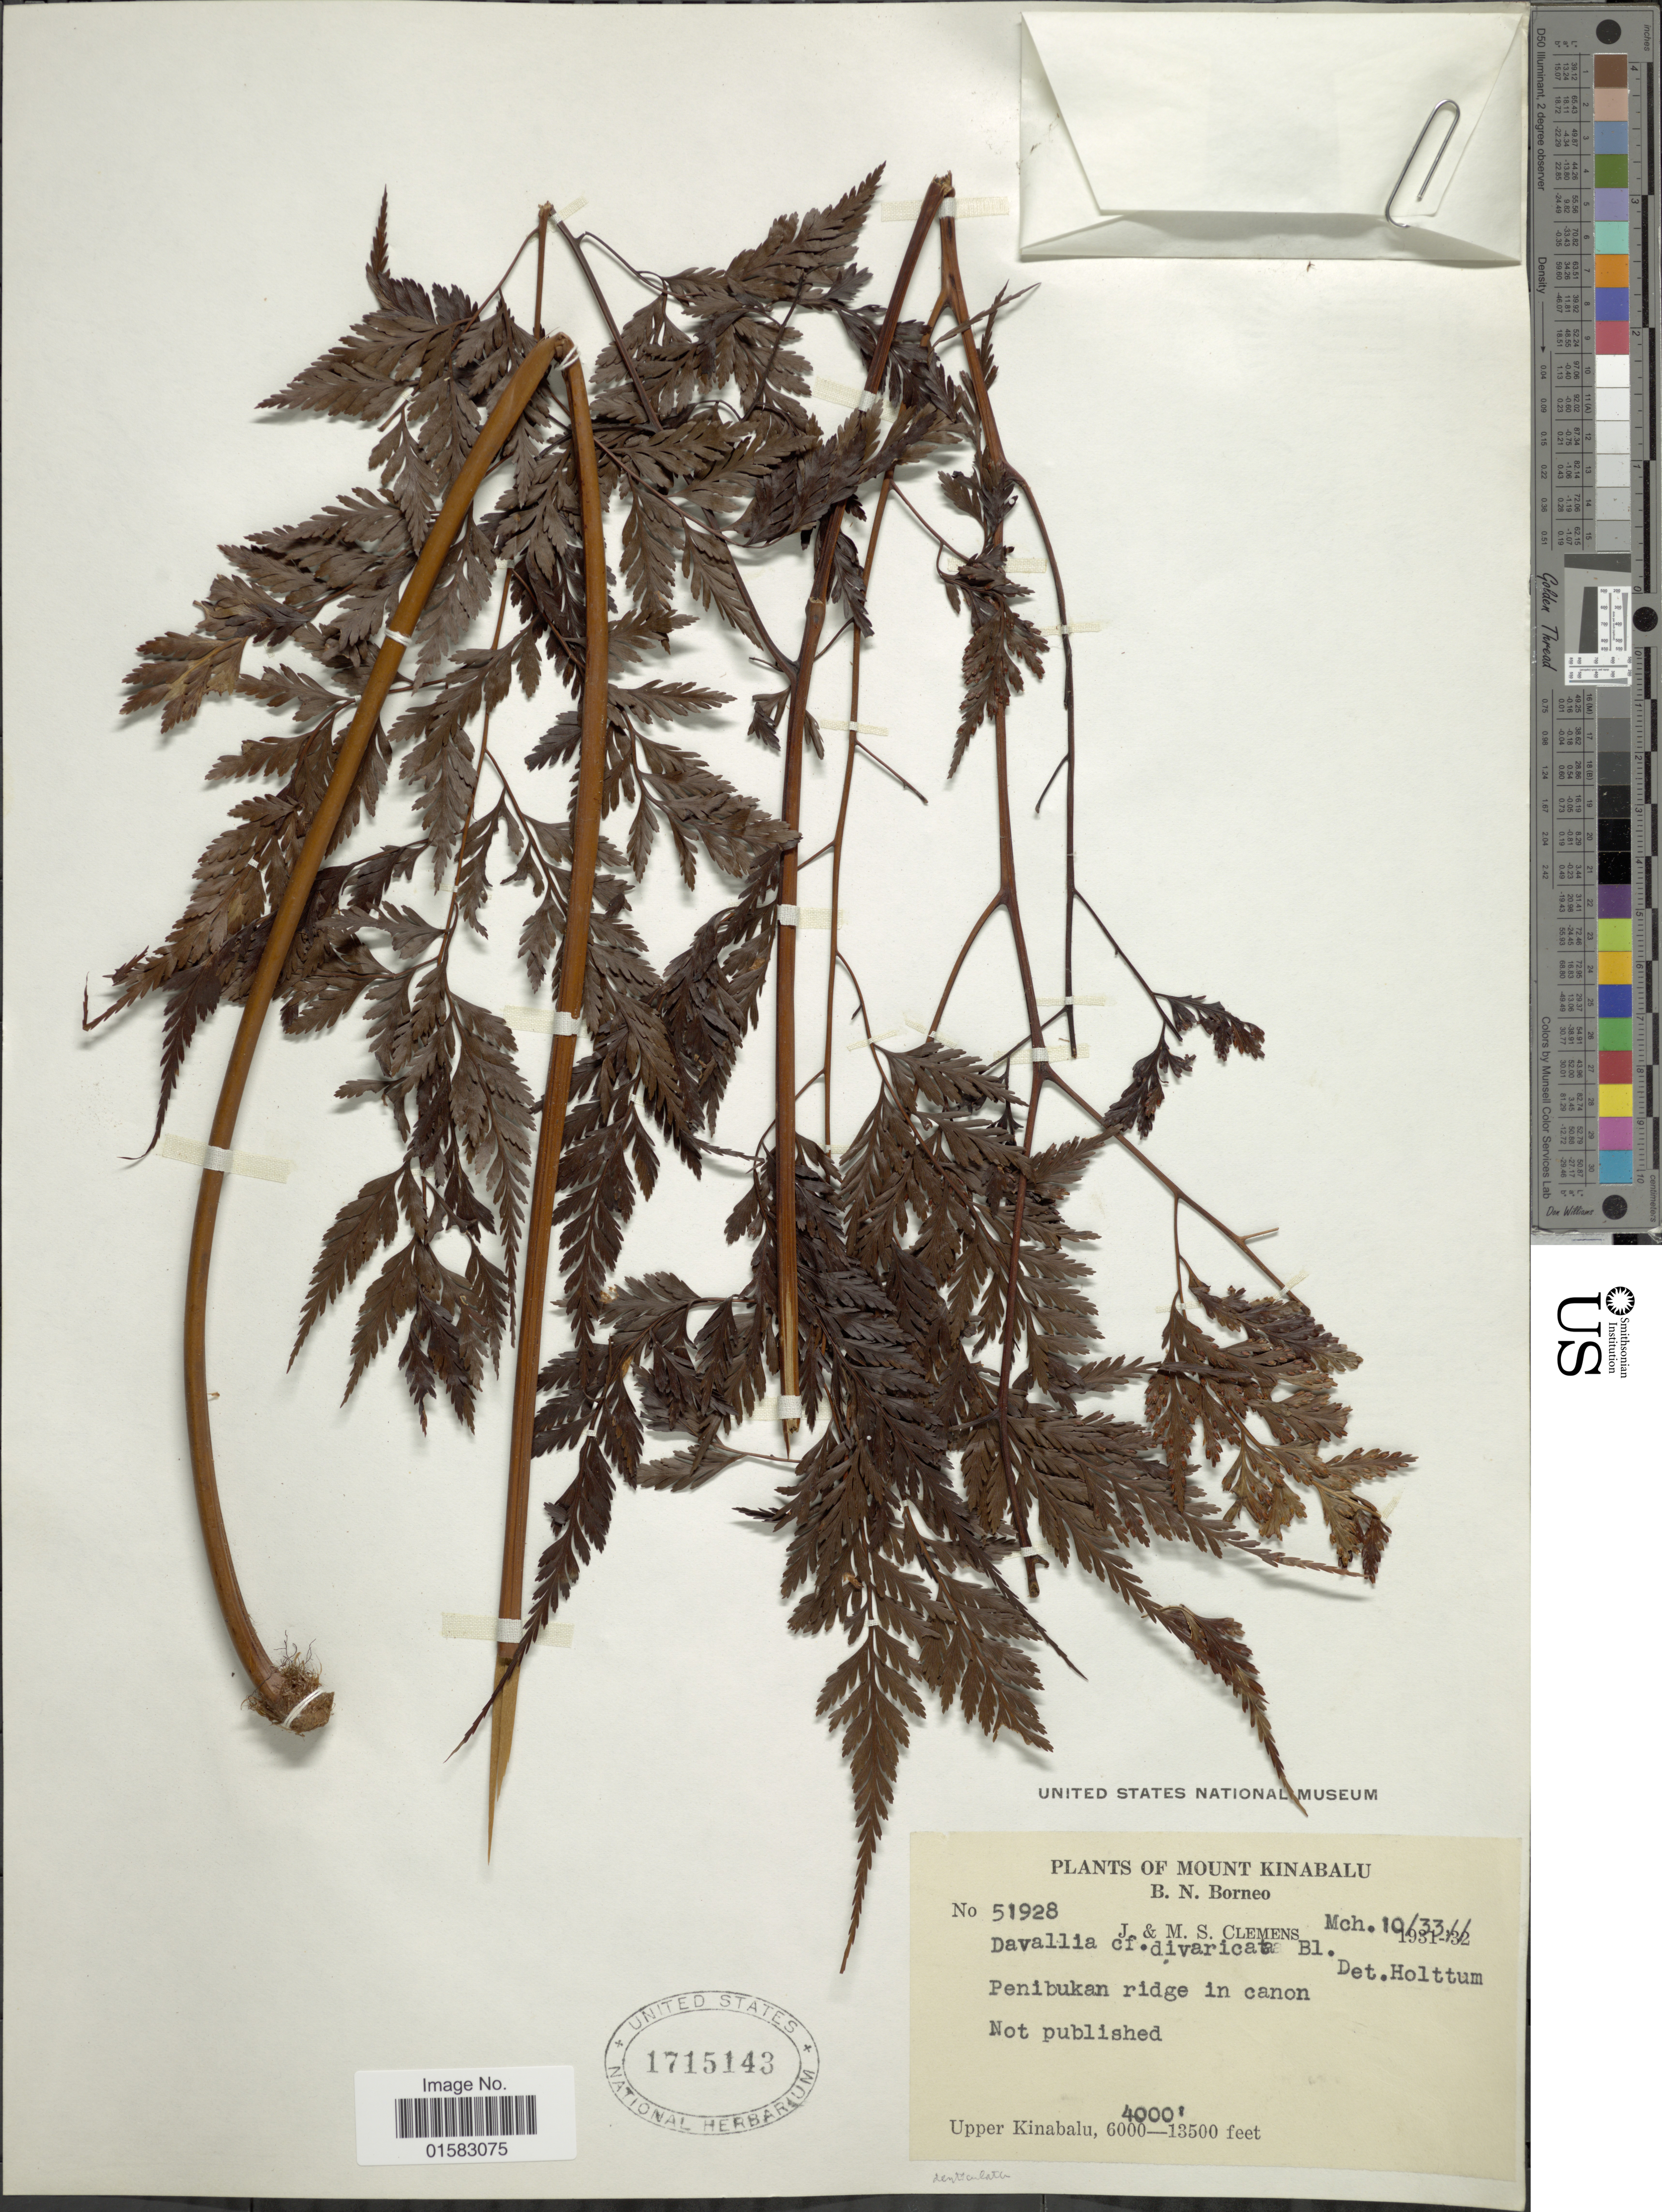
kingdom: Plantae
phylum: Tracheophyta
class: Polypodiopsida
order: Polypodiales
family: Davalliaceae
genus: Davallia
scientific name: Davallia divaricata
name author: Blume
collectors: J. Clemens & M. S. Clemens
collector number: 51928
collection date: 1933-03-19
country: Malaysia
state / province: Sabah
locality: B.N. Borneo, Penibukan ridge in canon, Mount Kinabalu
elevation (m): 1219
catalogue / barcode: US 1715143